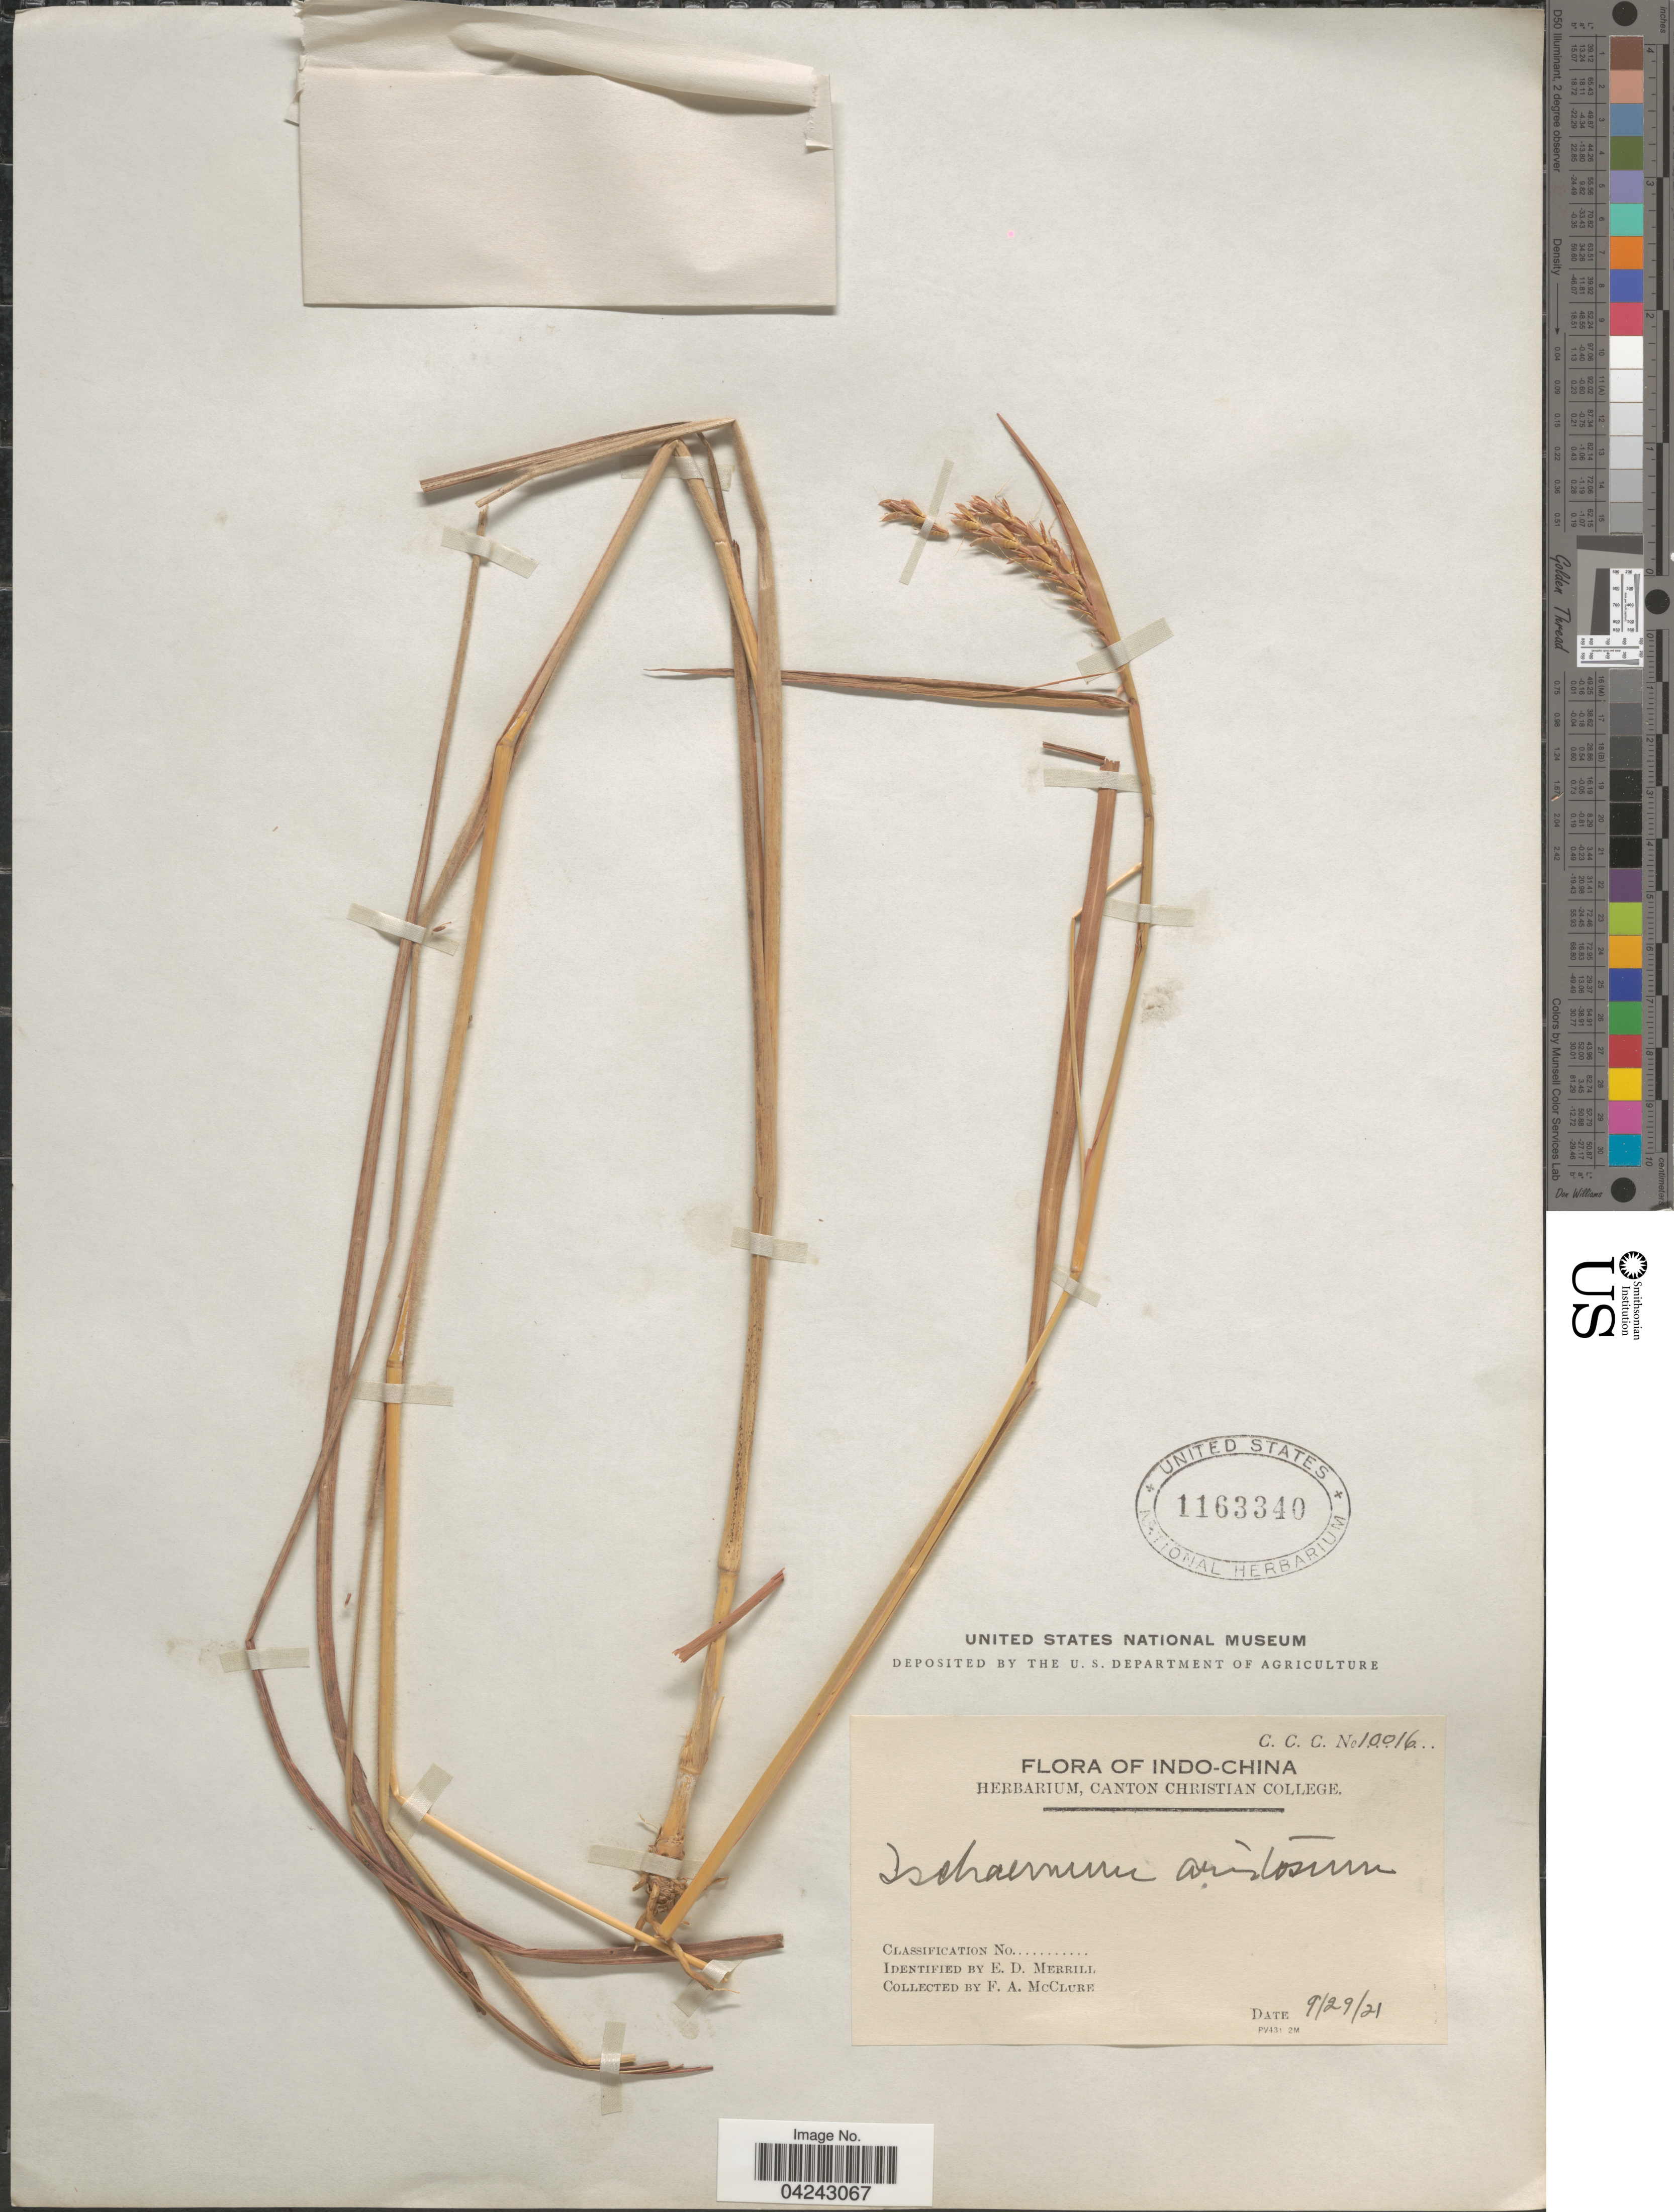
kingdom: Plantae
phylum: Tracheophyta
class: Liliopsida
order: Poales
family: Poaceae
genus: Ischaemum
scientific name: Ischaemum aristatum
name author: L.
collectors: F. A. McClure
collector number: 10016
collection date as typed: Transcribed d/m/y: 29/9/21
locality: Indo-China.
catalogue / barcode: US 1163340